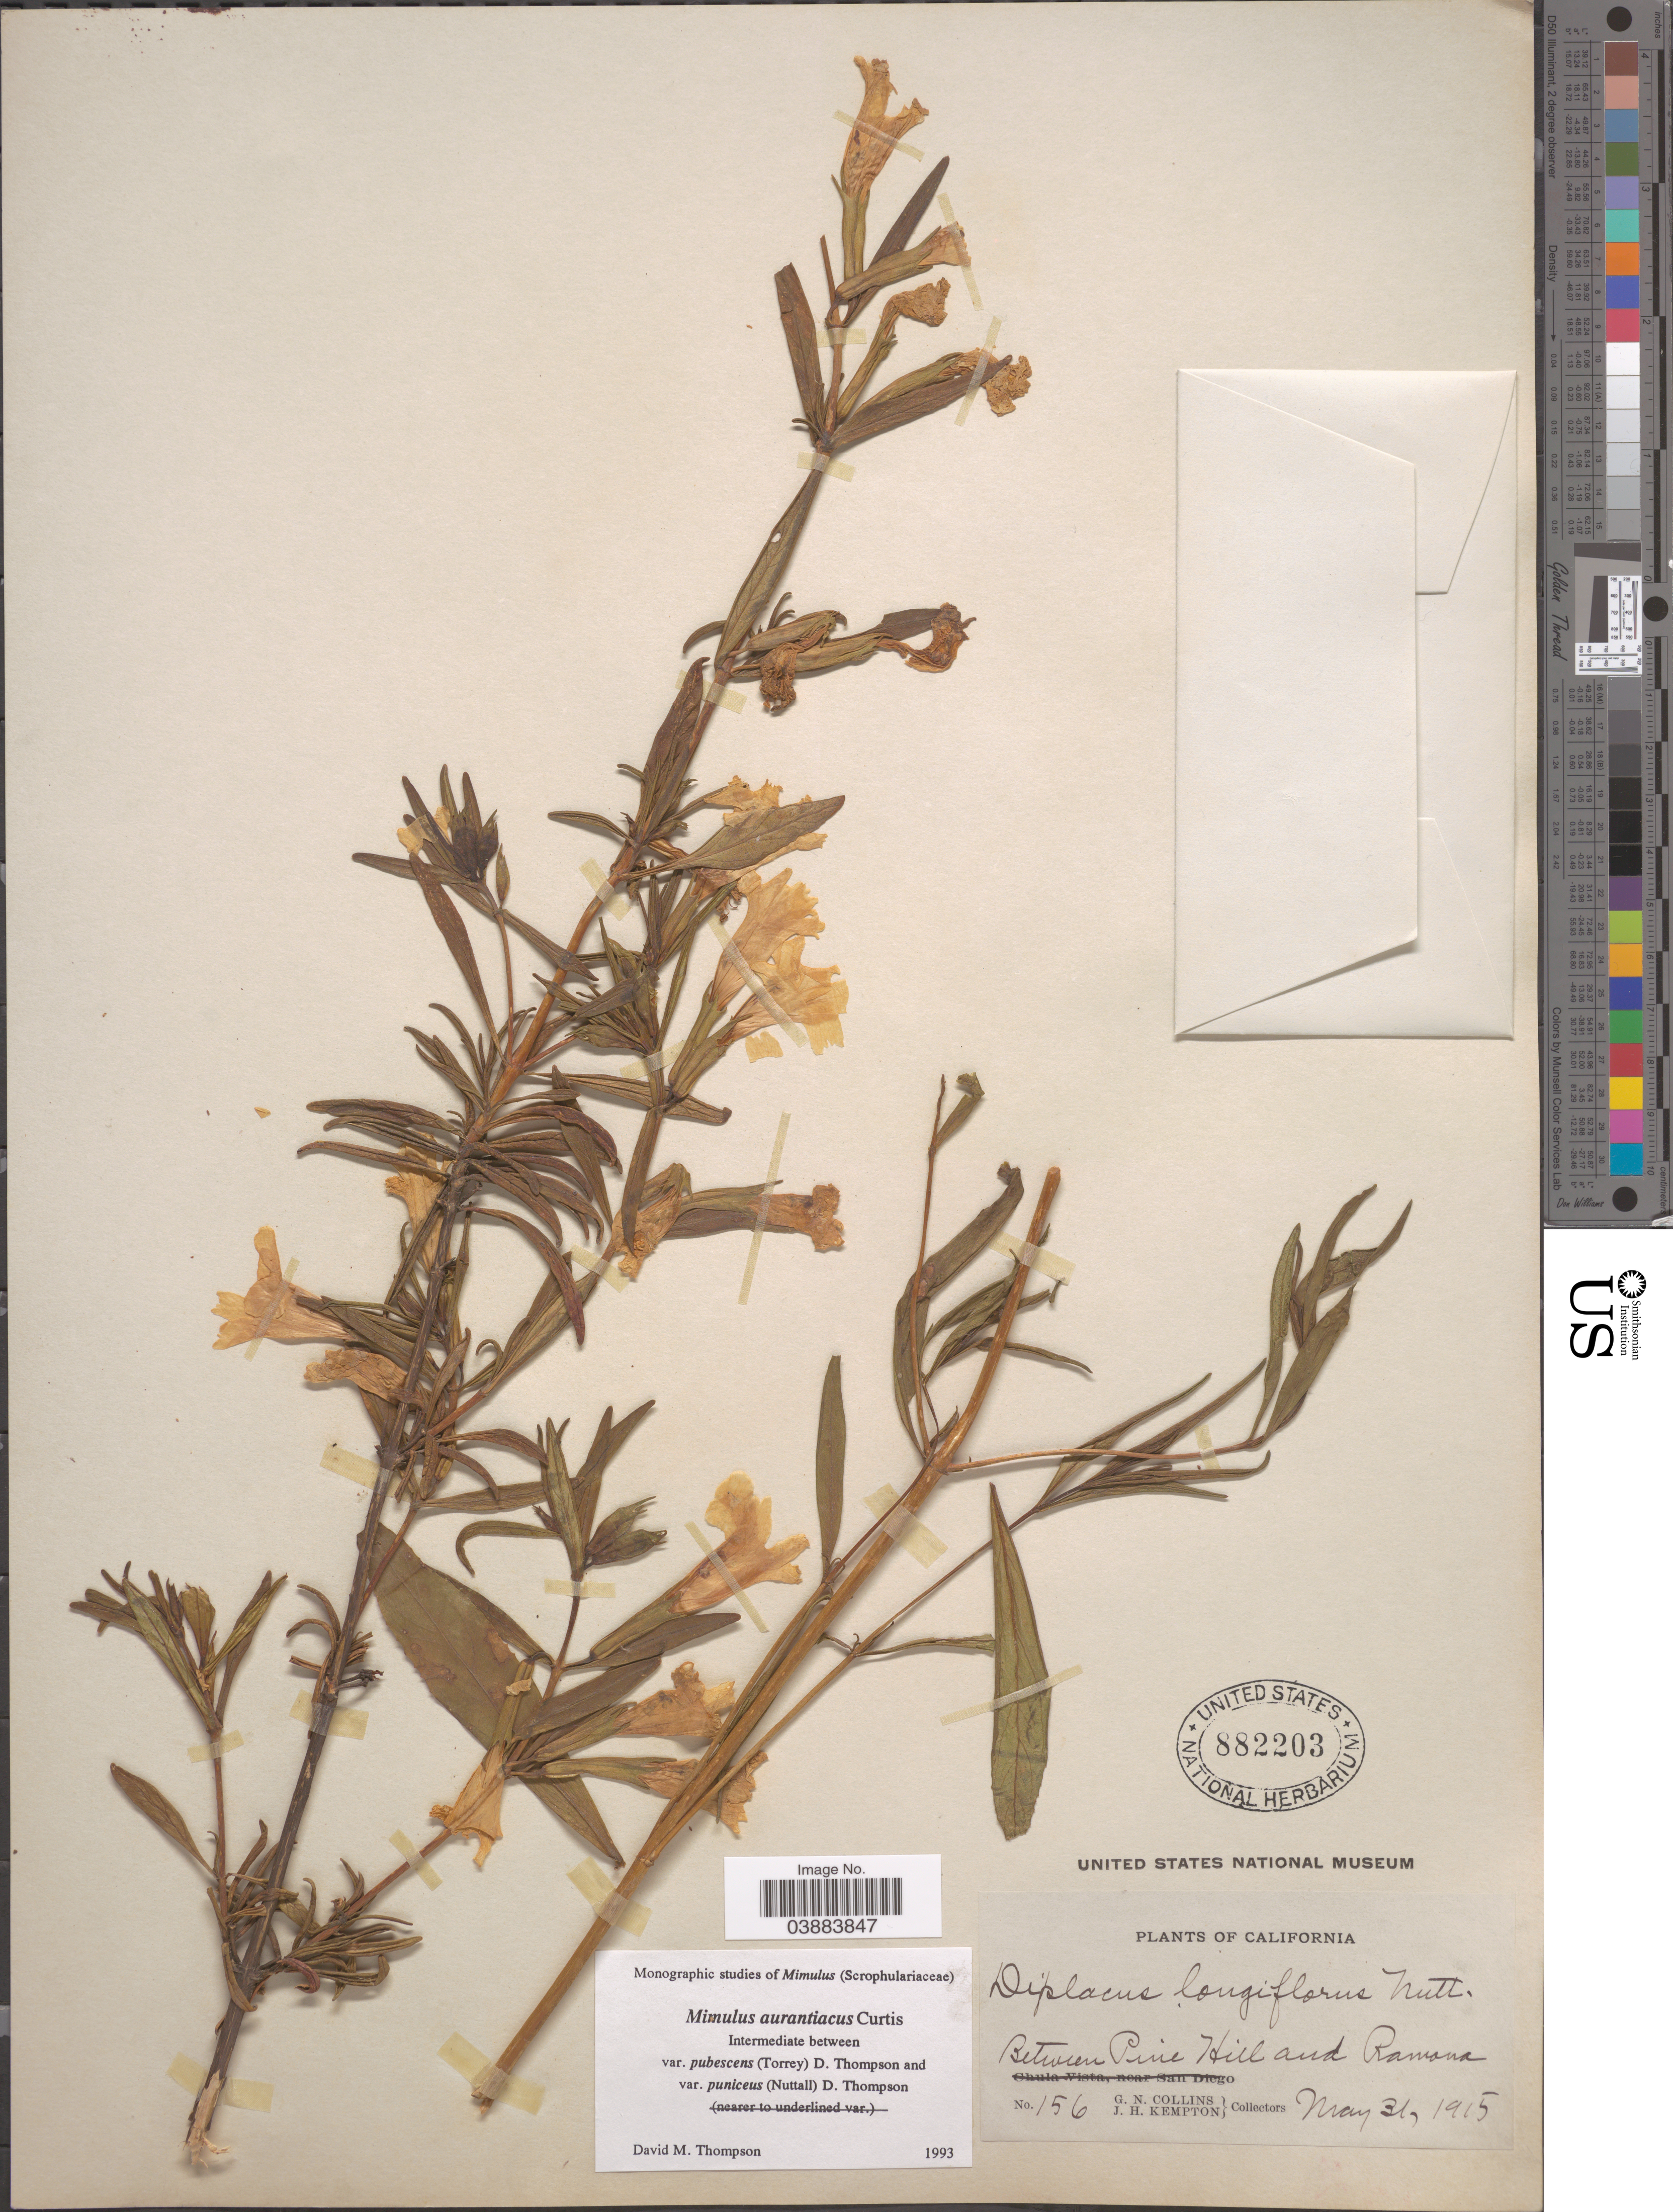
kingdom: Plantae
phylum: Tracheophyta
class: Magnoliopsida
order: Lamiales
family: Phrymaceae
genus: Diplacus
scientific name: Diplacus aurantiacus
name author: (Curtis) Jeps.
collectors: G. Collins & J. H. Kempton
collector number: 156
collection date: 1915-05-31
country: United States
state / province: California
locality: Between Pine Hill and Ramona.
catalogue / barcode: US 882203